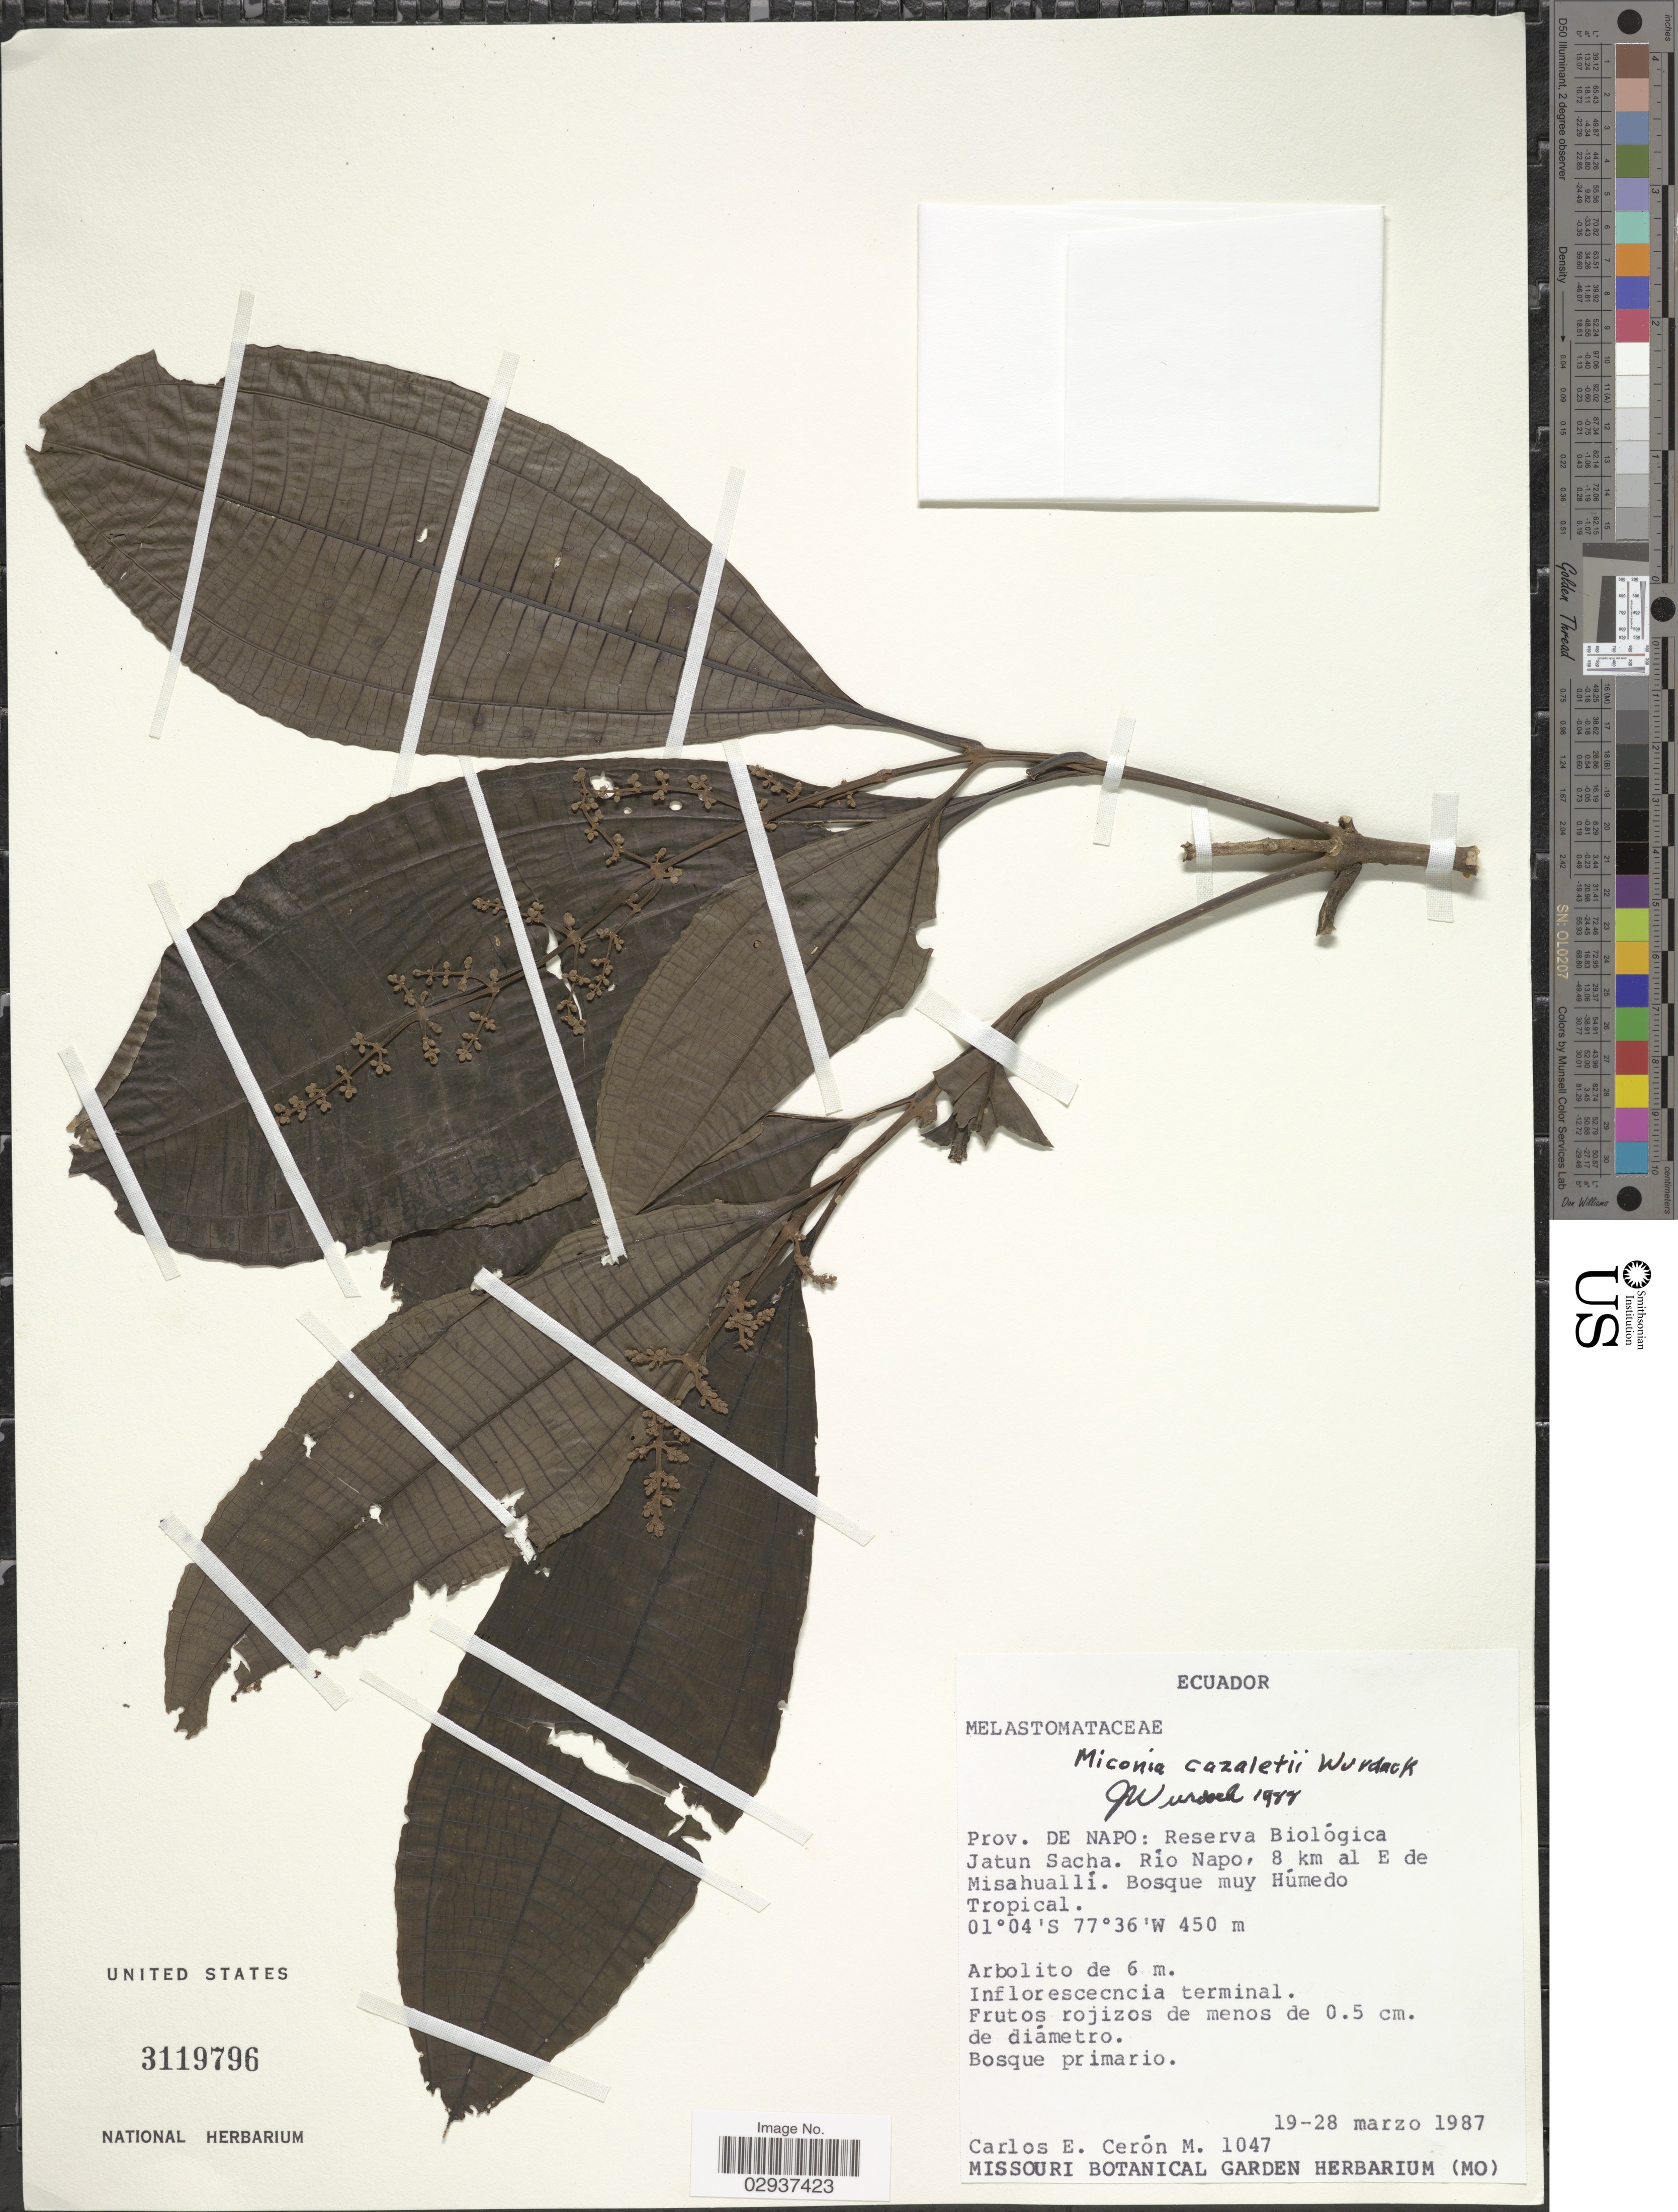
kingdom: Plantae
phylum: Tracheophyta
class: Magnoliopsida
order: Myrtales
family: Melastomataceae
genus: Miconia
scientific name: Miconia cazaletii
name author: Wurdack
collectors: C. E. Cerón M.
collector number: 1047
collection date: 1987-03-19/1987-03-28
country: Ecuador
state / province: Napo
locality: Reserva Biológica Jatun Sacha. Río Napo, 8 km al E de Misahuallí.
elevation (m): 450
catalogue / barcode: US 3119796